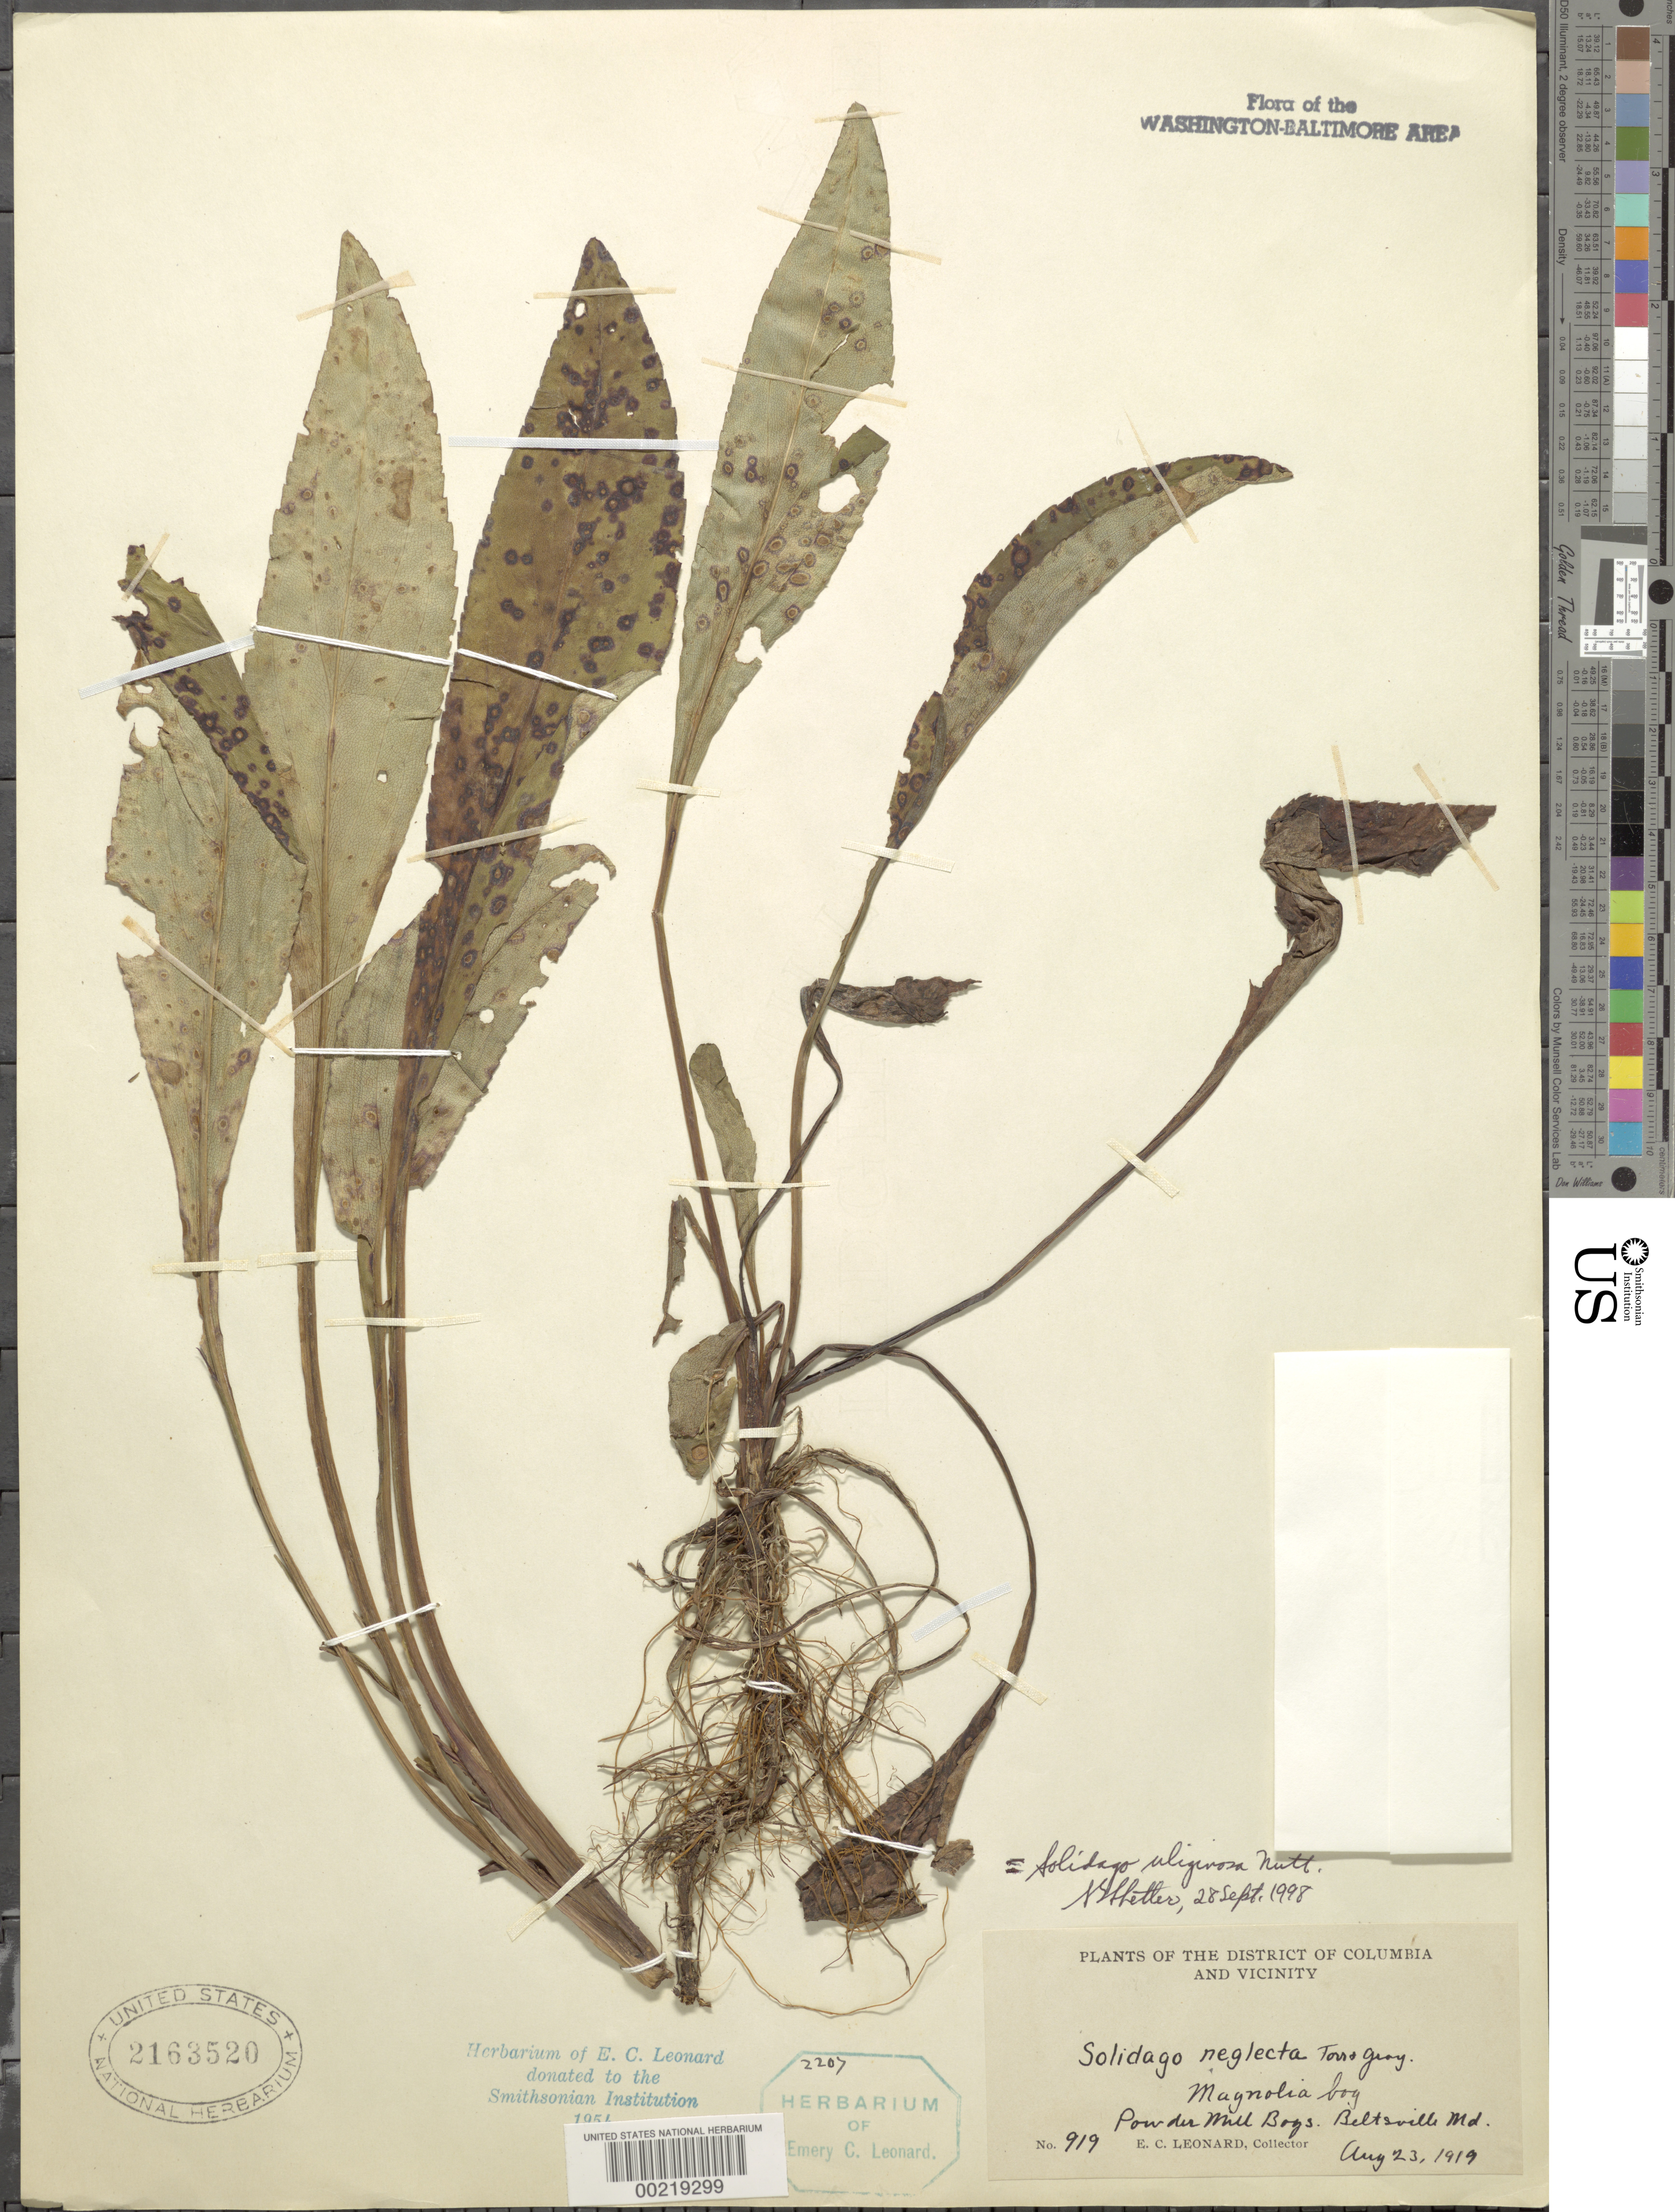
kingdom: Plantae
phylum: Tracheophyta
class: Magnoliopsida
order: Asterales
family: Asteraceae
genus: Solidago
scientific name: Solidago uliginosa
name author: Nutt.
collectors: E. C. Leonard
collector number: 919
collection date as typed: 23 Aug 1919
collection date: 1919-08-23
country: United States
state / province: Maryland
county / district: Prince George's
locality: Powdermill Bogs, Beltsville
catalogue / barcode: US 2163520